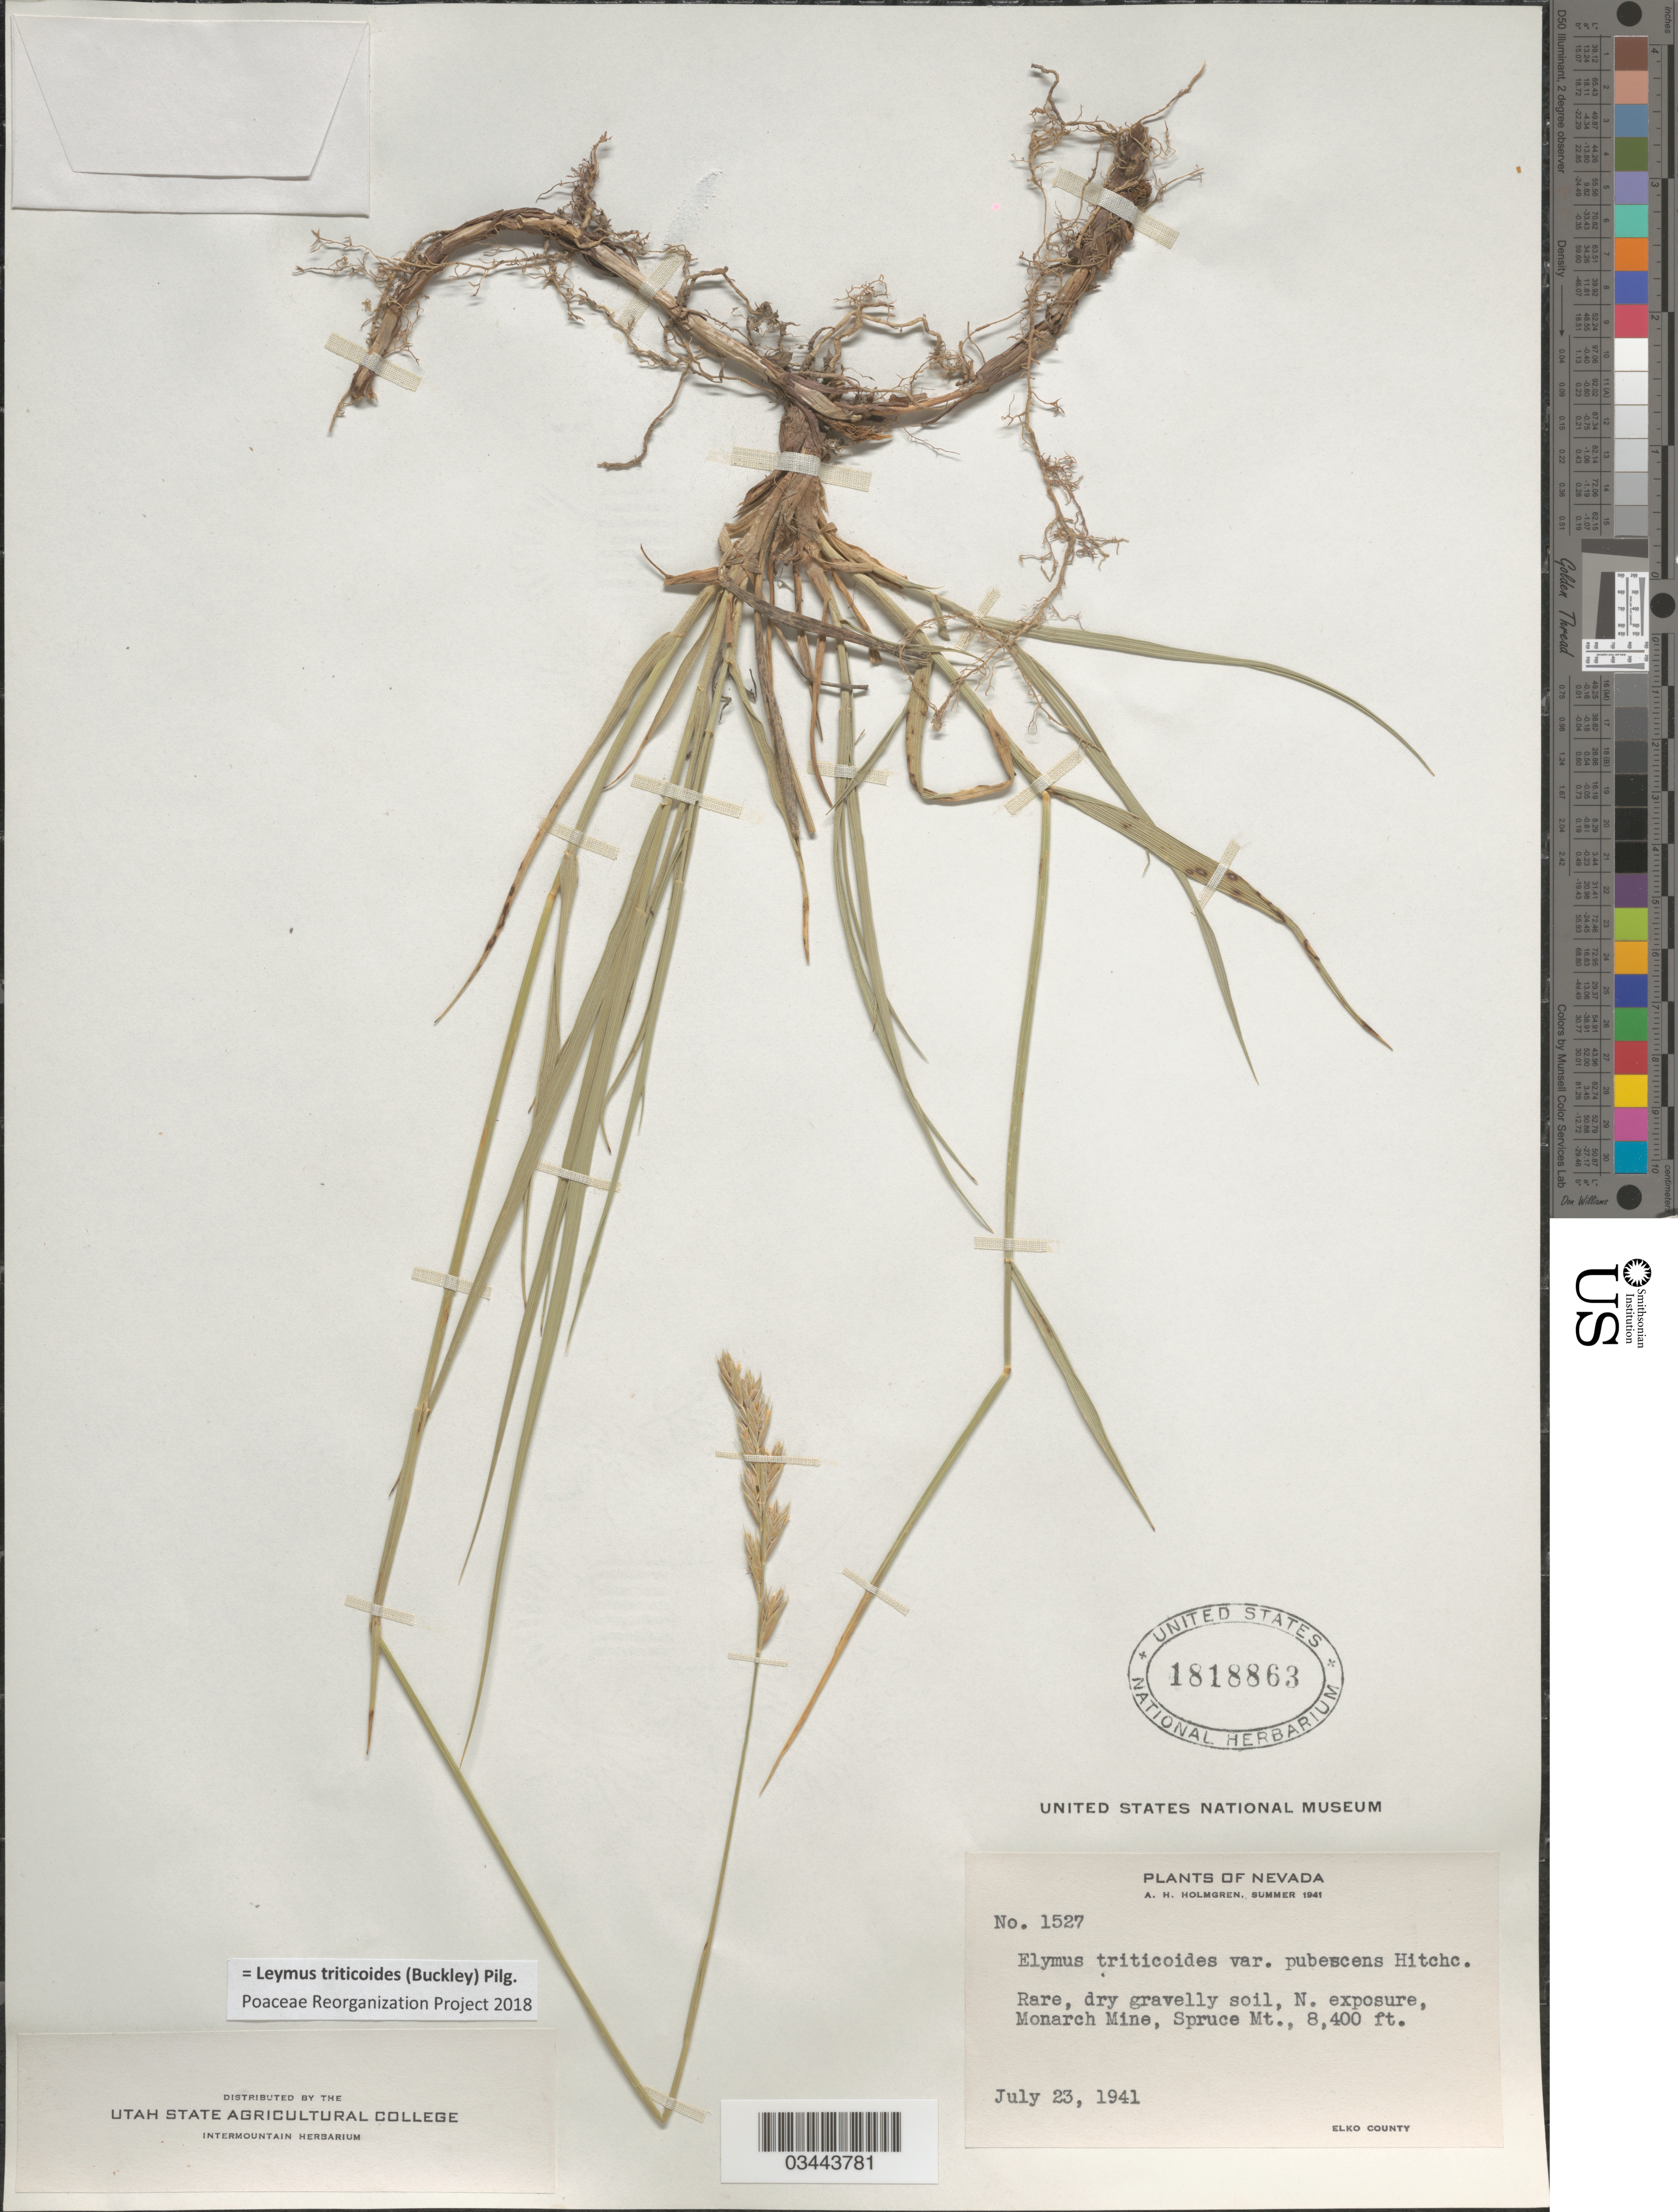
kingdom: Plantae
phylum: Tracheophyta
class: Liliopsida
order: Poales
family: Poaceae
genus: Leymus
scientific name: Leymus triticoides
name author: (Buckley) Pilg.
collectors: A. H. Holmgren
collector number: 1527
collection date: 1941-07-23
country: United States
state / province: Nevada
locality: Rare, dry gravelly soil, N. exposure, Monarch Mine, Spruce Mt. Elko County.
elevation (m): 2560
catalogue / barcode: US 1818863